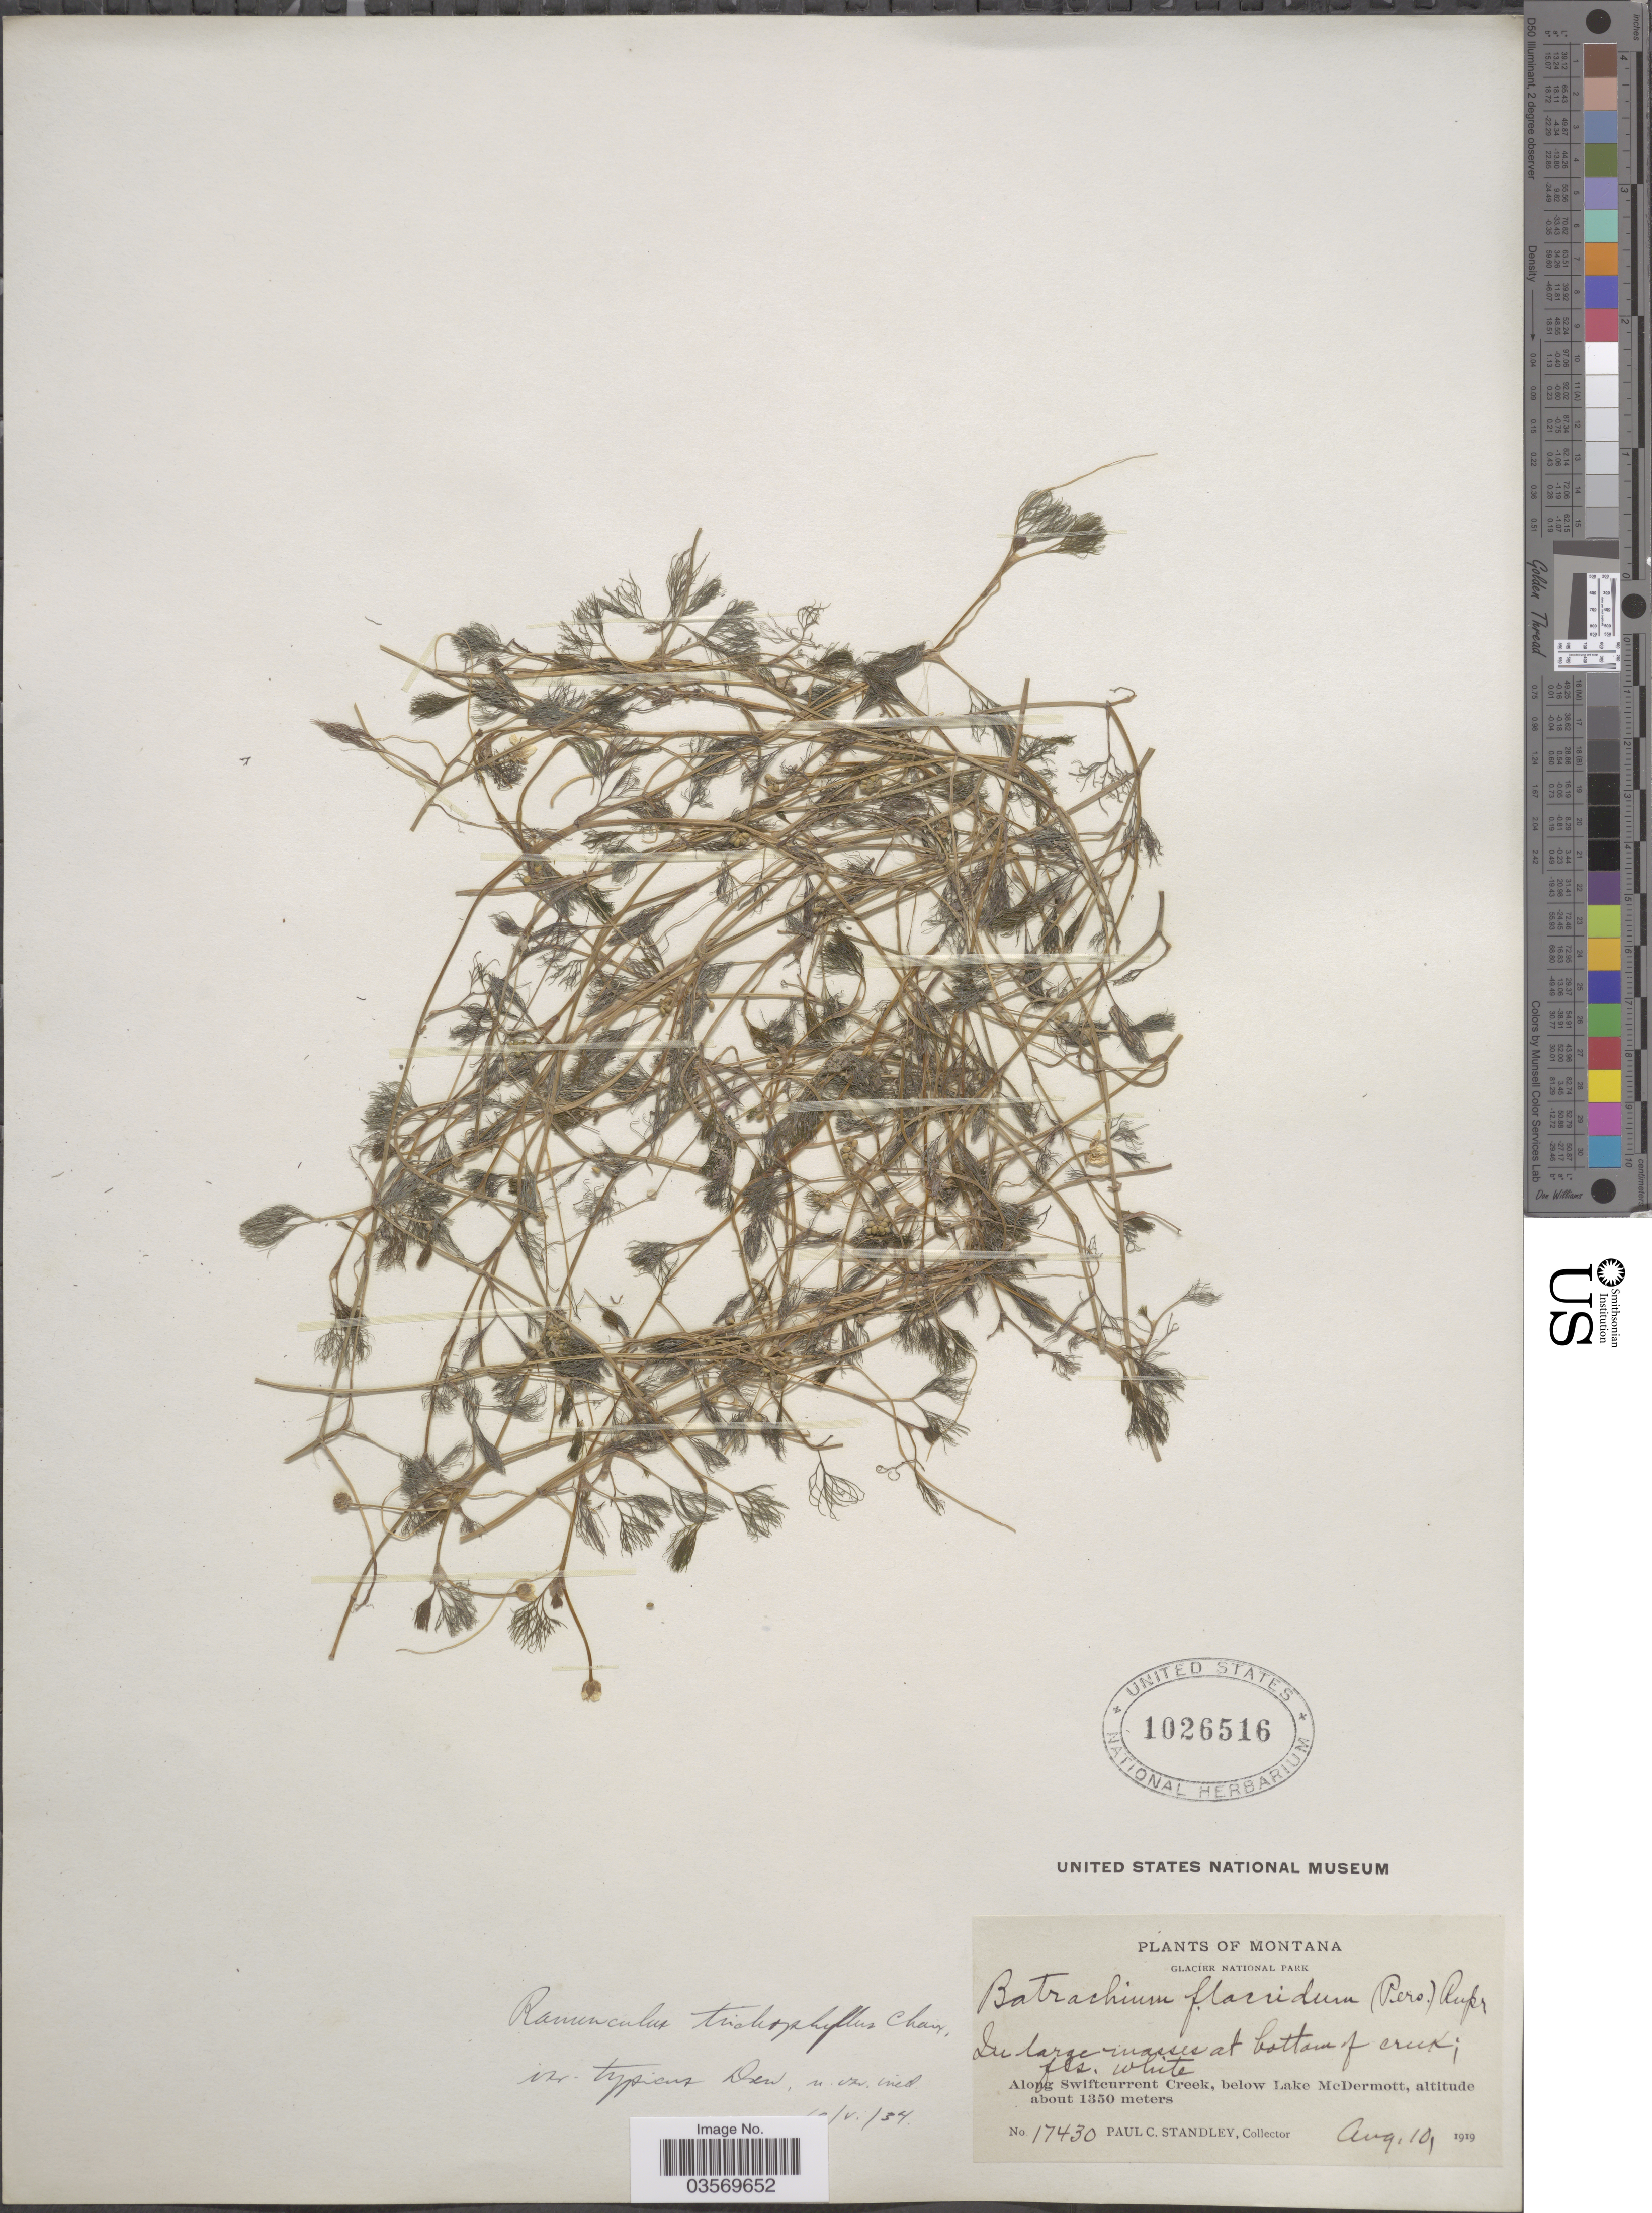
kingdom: Plantae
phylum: Tracheophyta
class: Magnoliopsida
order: Ranunculales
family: Ranunculaceae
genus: Ranunculus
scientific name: Ranunculus trichophyllus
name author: Chaix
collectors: P. C. Standley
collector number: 17430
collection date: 1919-08-10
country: United States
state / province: Montana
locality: Glacier National Park. In large masses at bottom of creek. Along Swiftcurrent Creek, below lake McDermott.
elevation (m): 1350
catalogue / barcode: US 1026516